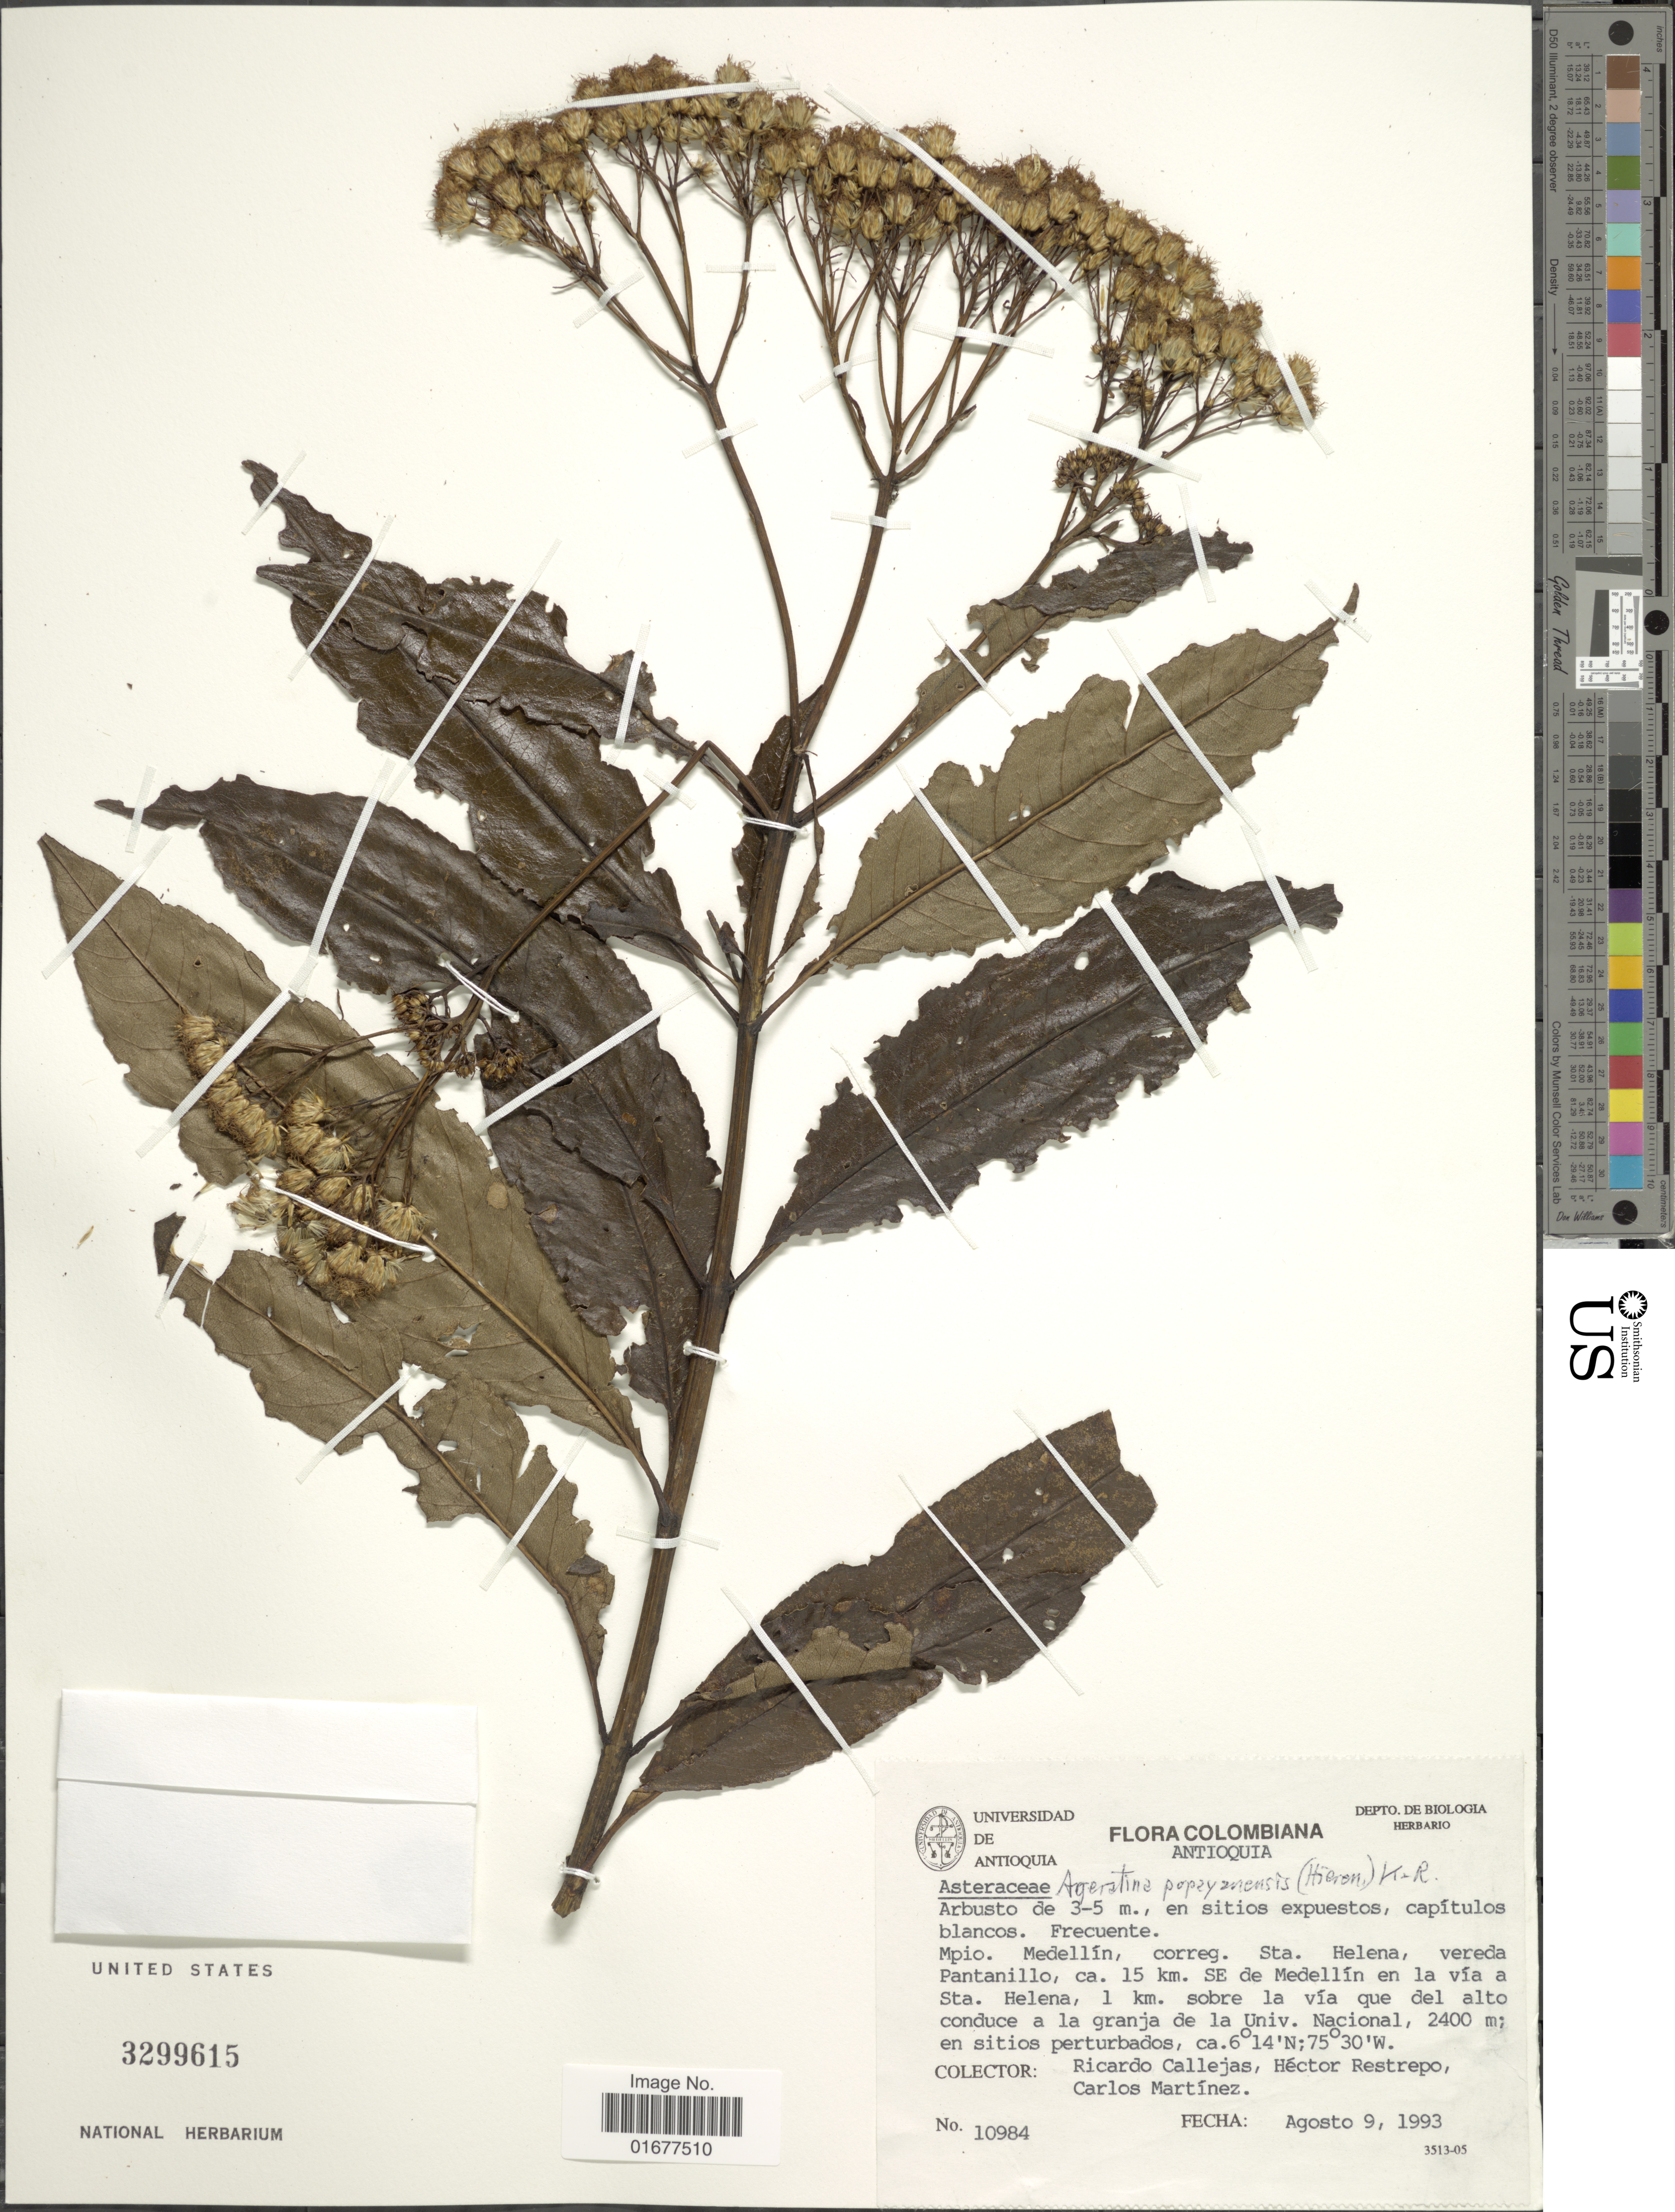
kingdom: Plantae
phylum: Tracheophyta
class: Magnoliopsida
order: Asterales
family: Asteraceae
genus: Ageratina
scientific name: Ageratina popayanensis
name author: (H. Rob.) R.M. King & H. Rob.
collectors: R. Callejas, H. Restrepo & C. E. Cerón M.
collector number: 10984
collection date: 1993-08-09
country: Colombia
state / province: Antioquia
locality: Mpio. Medellin, correg. Sta. Helena, vereda Pantanillo, ca. 15 km. SE de Medellin en la via que del alto conduce a la granja de la Univ. Nacional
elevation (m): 2400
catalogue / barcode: US 3299615